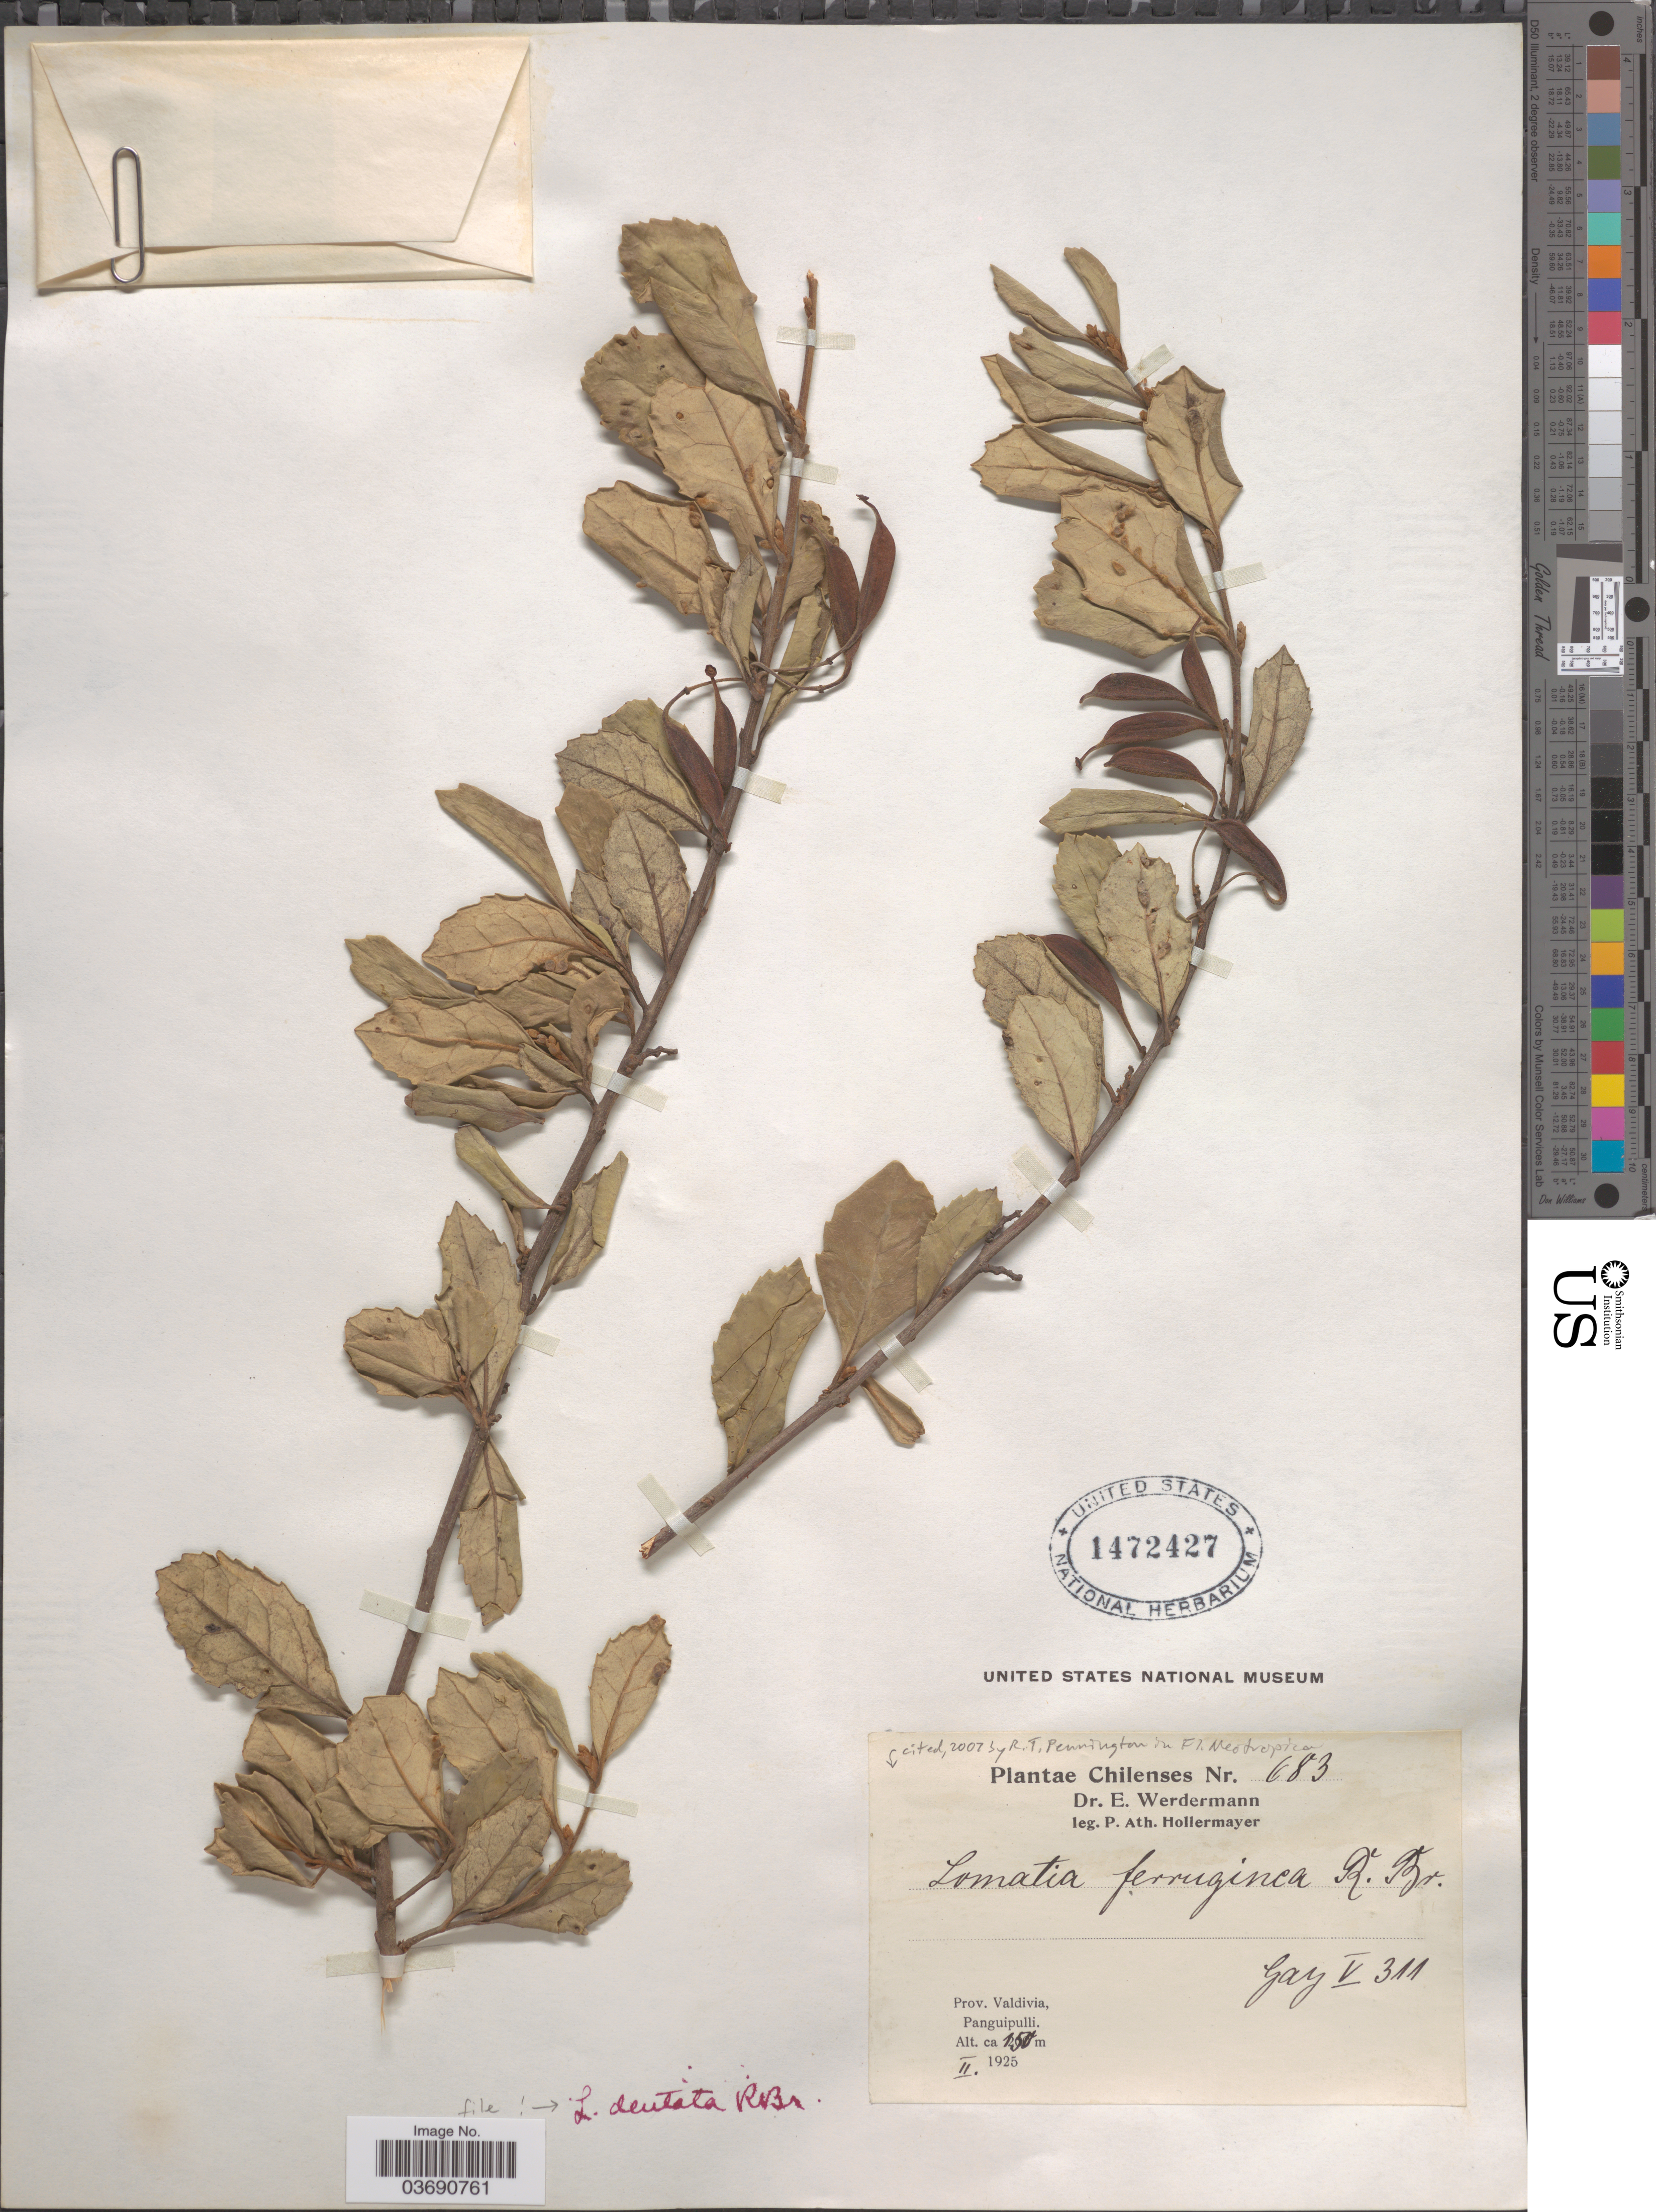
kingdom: Plantae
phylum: Tracheophyta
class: Magnoliopsida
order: Proteales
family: Proteaceae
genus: Lomatia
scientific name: Lomatia dentata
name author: R. Br.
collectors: P. Hollermayer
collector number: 683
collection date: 1925-02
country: Chile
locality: Prov. Valdivia, Panguipulli.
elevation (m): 150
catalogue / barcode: US 1472427